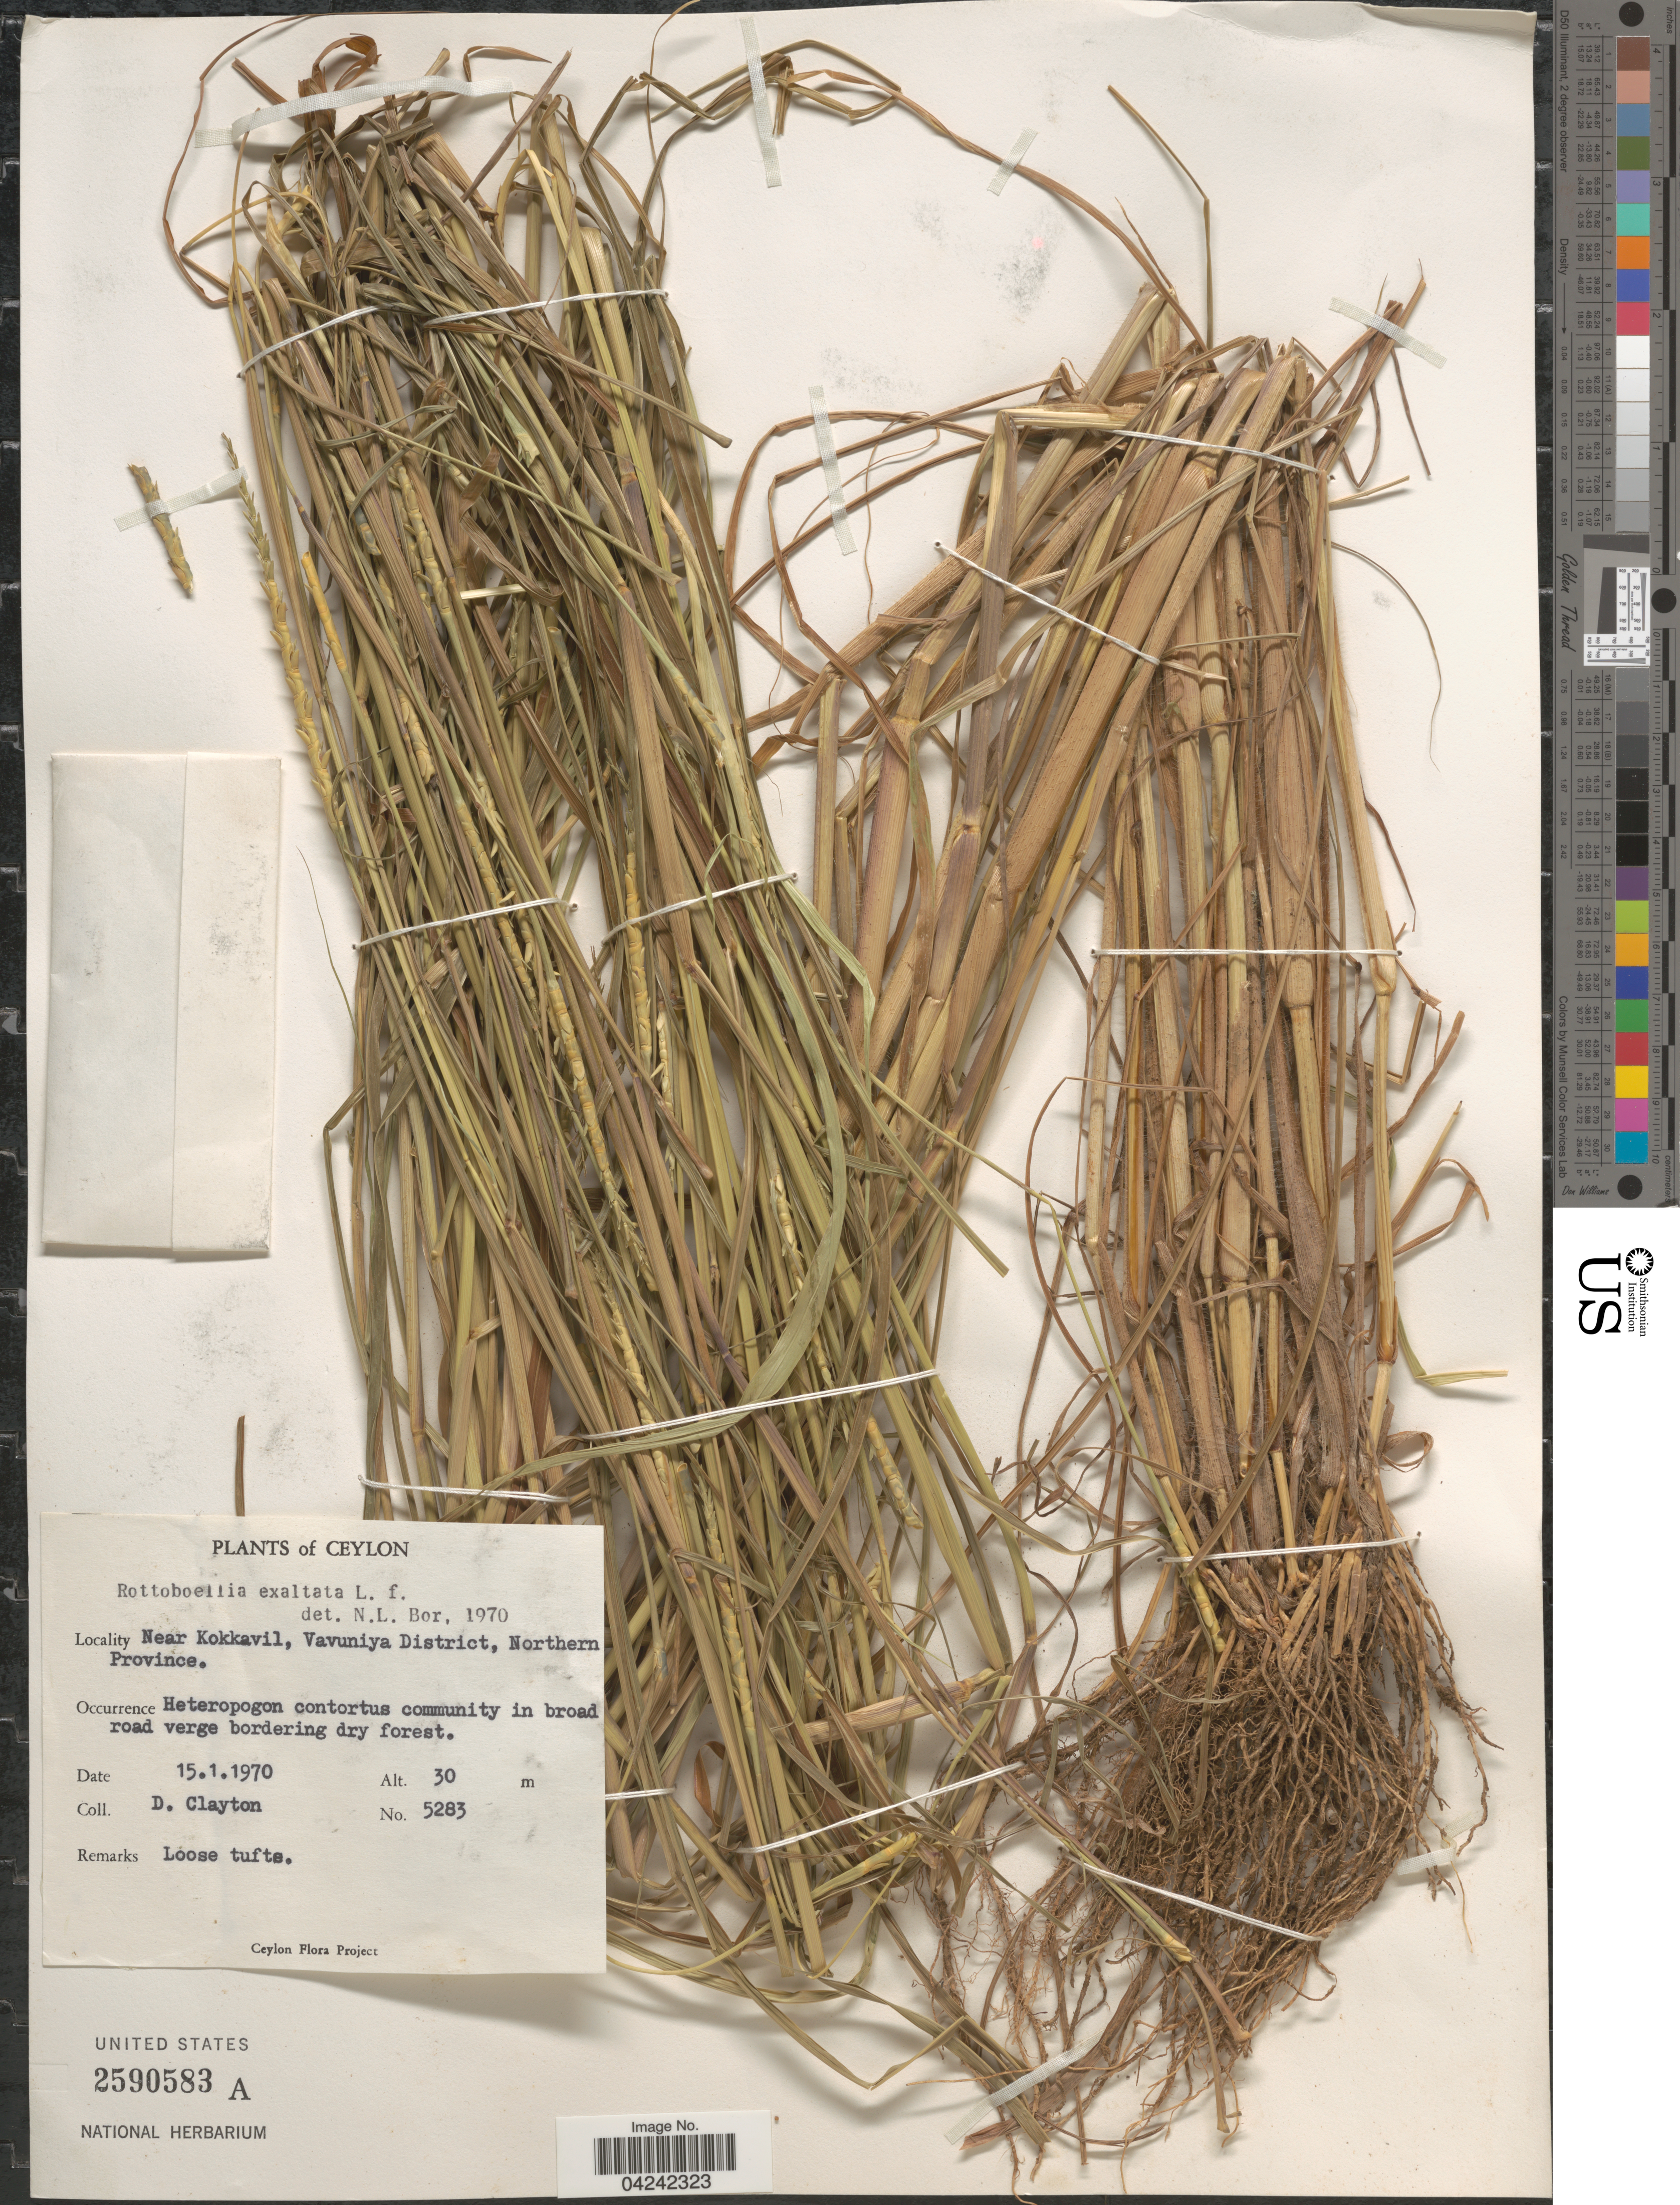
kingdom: Plantae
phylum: Tracheophyta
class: Liliopsida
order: Poales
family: Poaceae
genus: Rottboellia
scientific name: Rottboellia cochinchinensis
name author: (Lour.) Clayton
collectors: D. Clayton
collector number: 5283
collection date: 1970-01-15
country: Sri Lanka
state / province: Northern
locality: Ceylon. Near Kokkavil, Vavuniya District.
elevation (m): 30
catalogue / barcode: US 2590583A